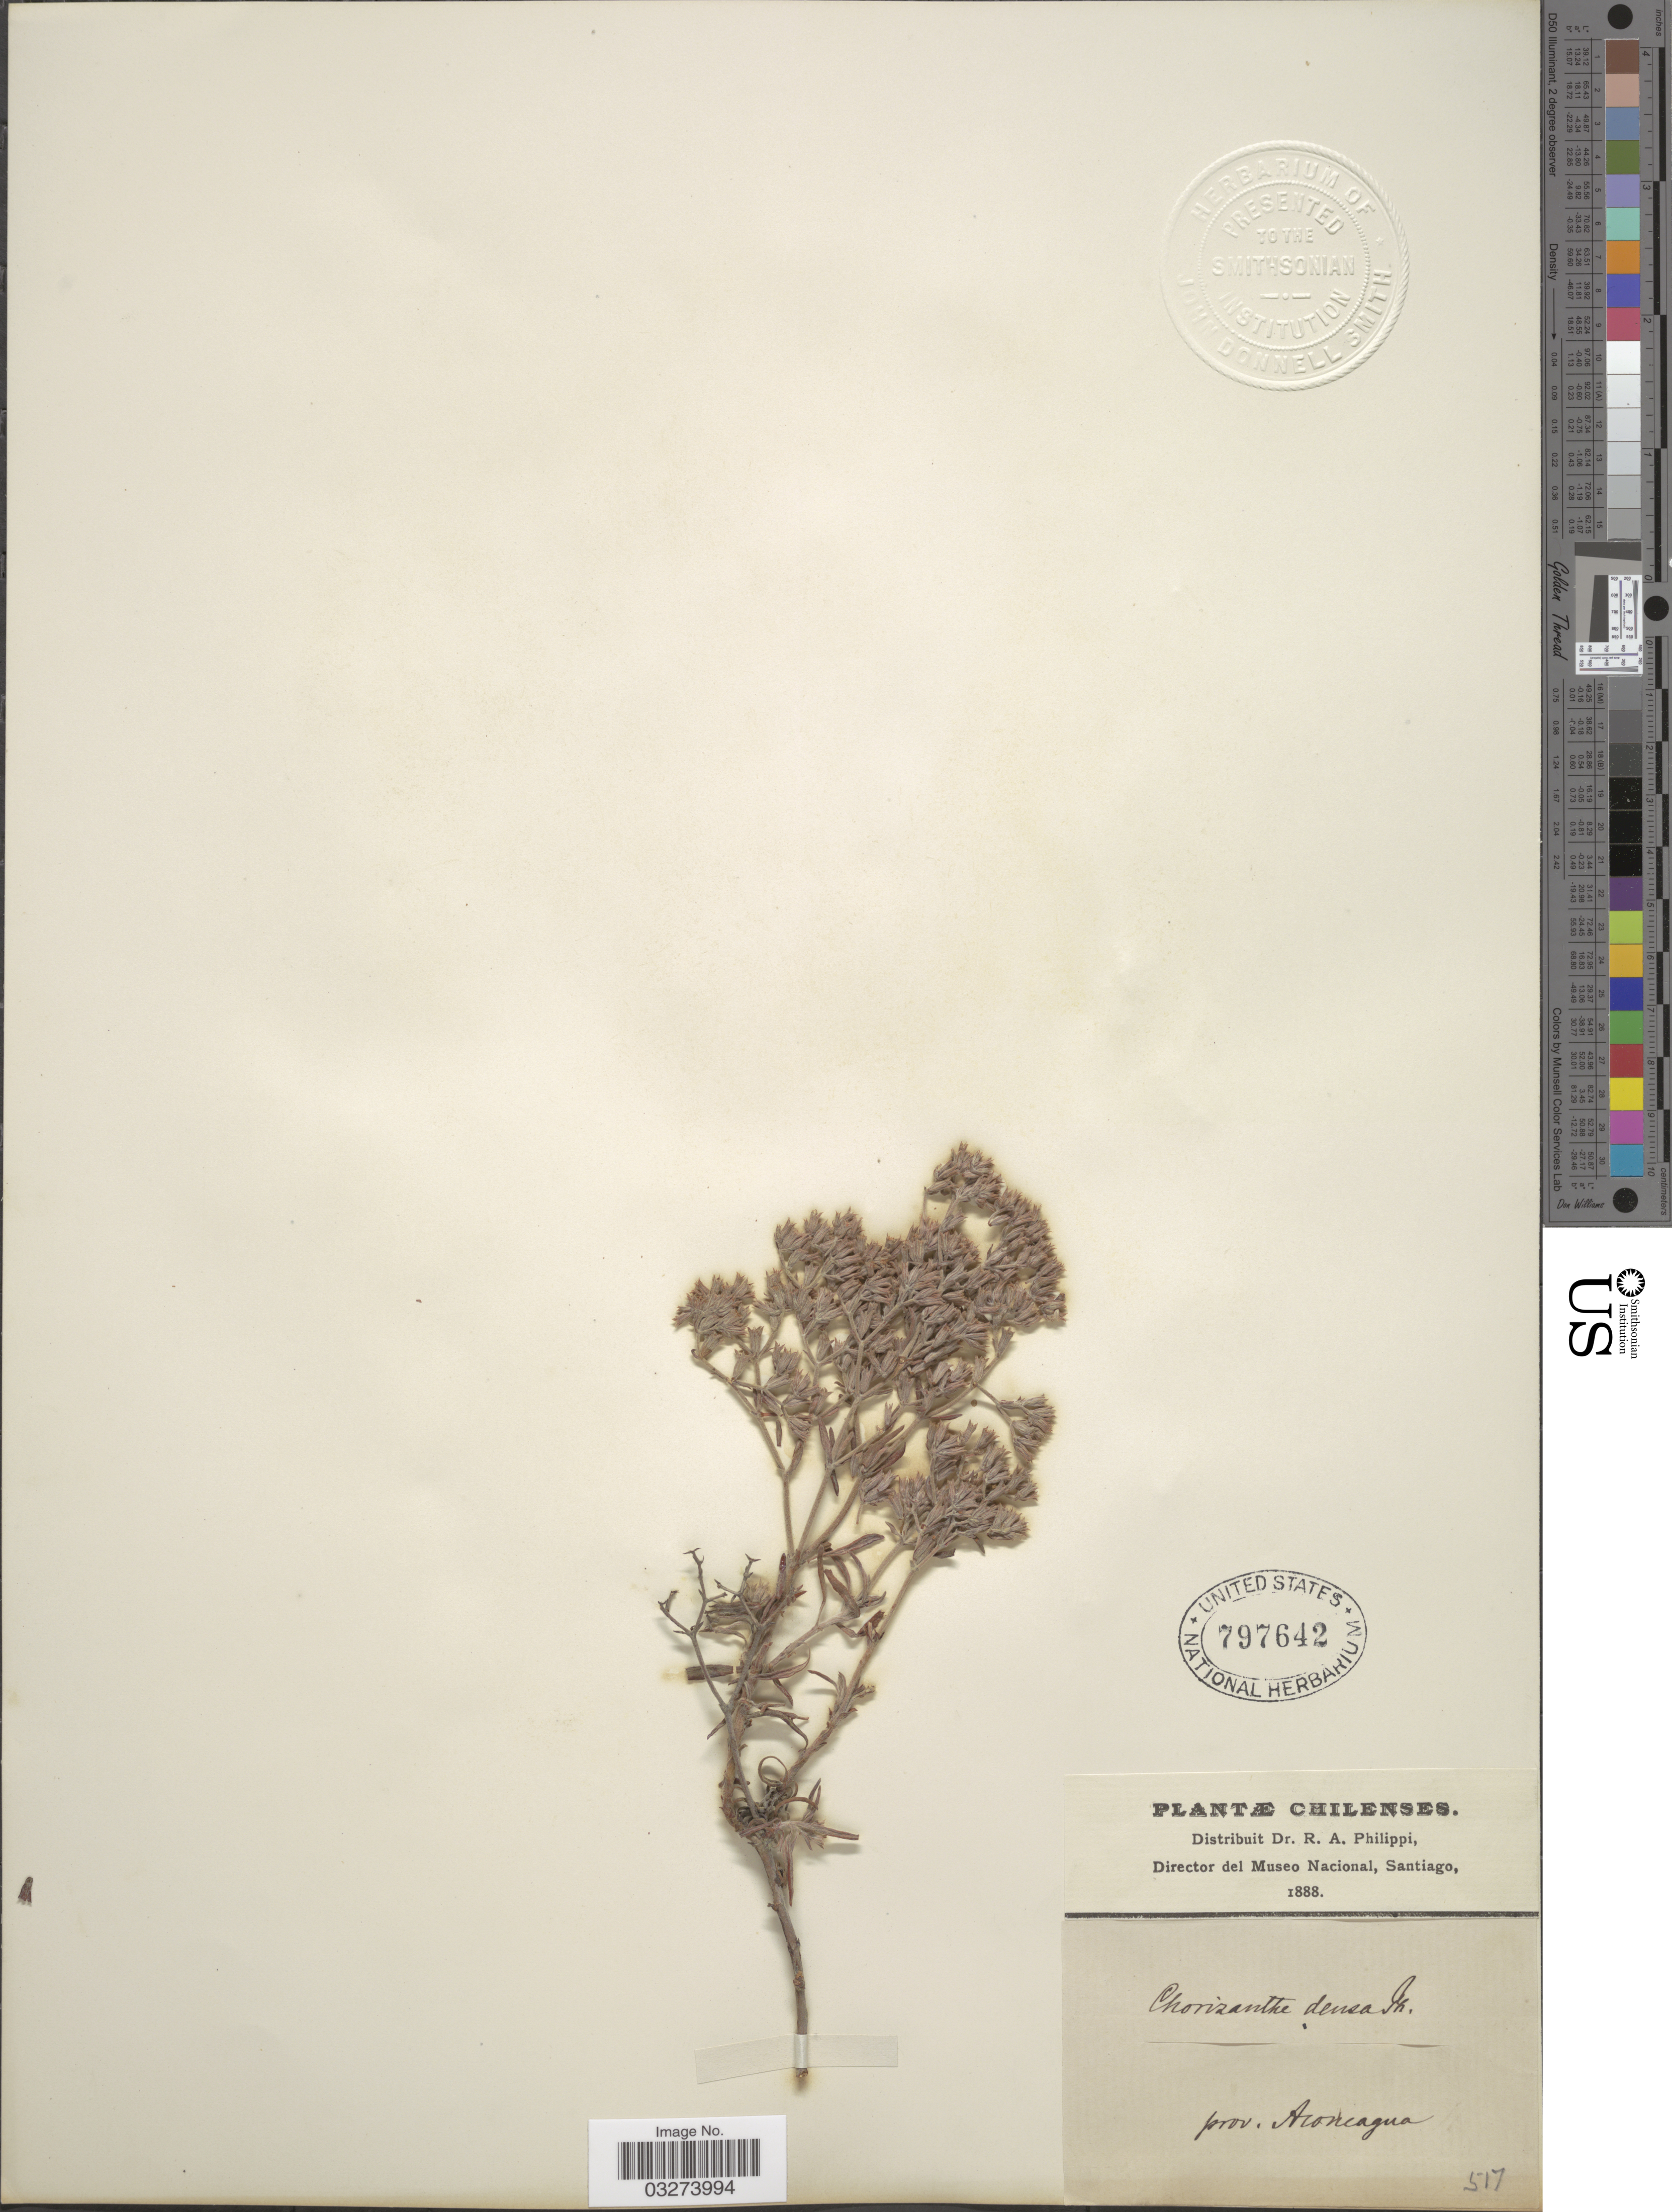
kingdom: Plantae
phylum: Tracheophyta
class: Magnoliopsida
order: Caryophyllales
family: Polygonaceae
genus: Chorizanthe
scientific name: Chorizanthe densa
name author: Phil.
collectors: ex. herb. R.A. Philippi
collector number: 517?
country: Chile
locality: Prov. Aconcagua.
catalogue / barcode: US 797642